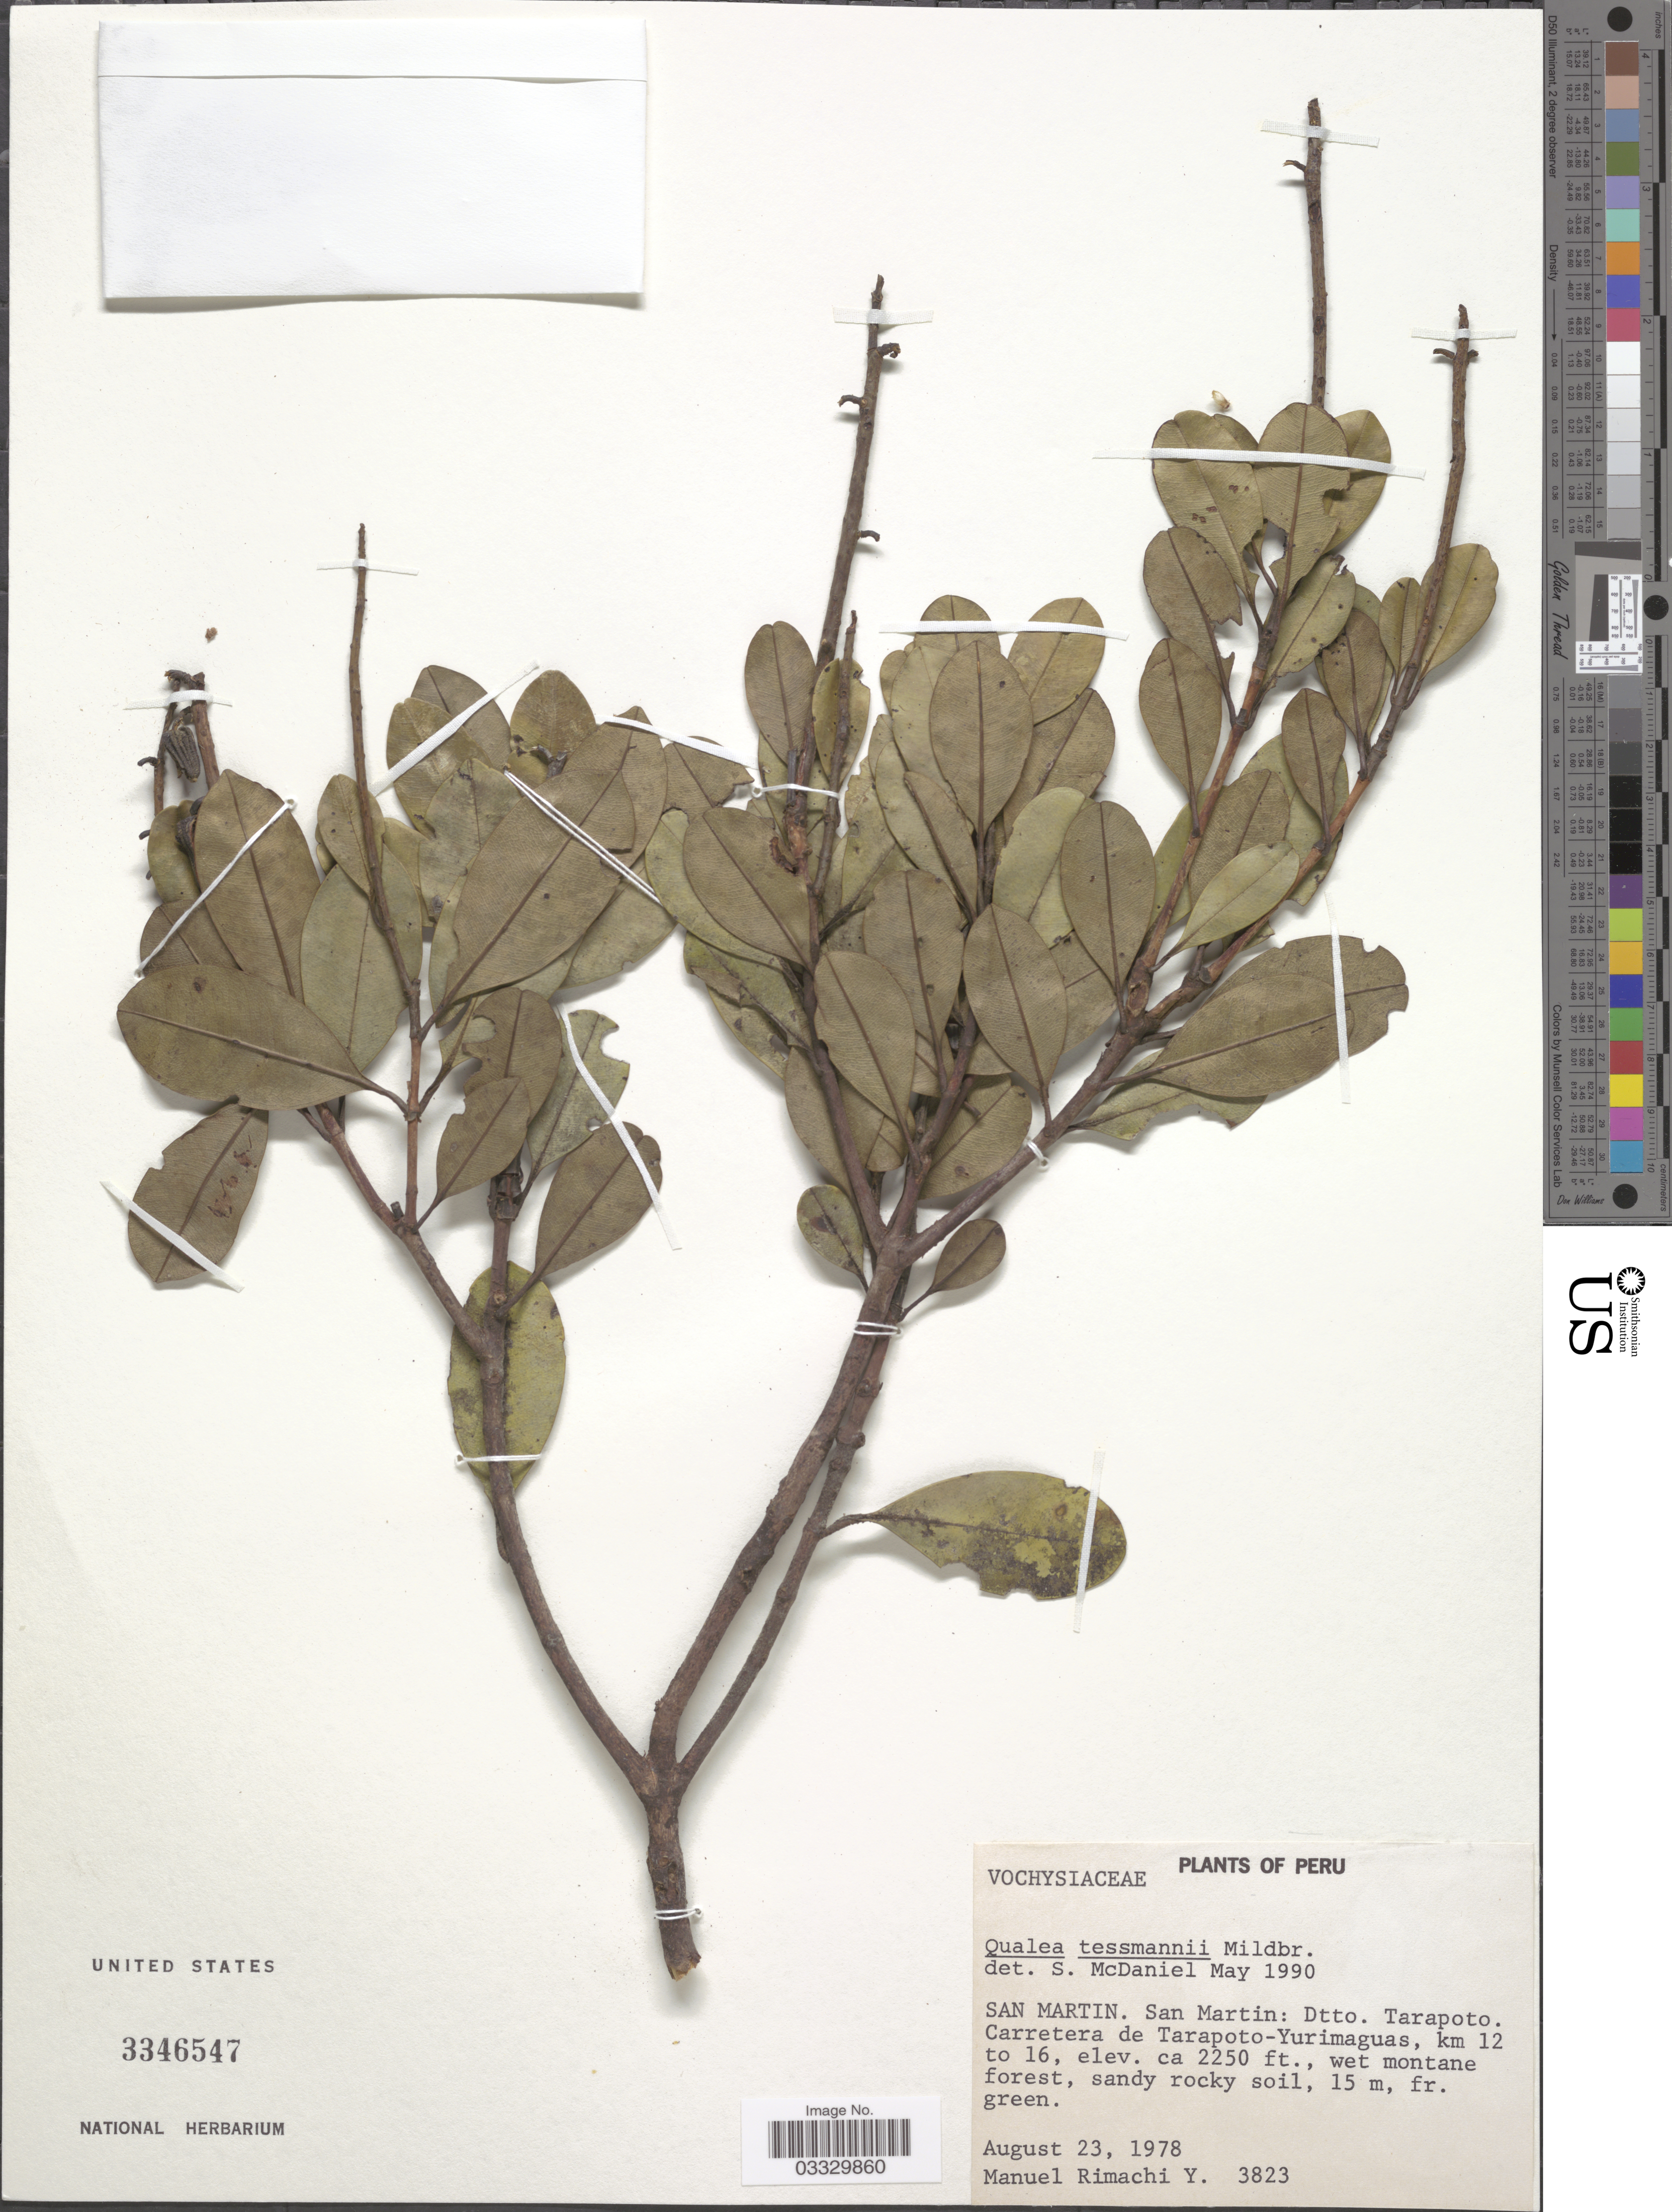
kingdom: Plantae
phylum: Tracheophyta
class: Magnoliopsida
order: Myrtales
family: Vochysiaceae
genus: Qualea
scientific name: Qualea tessmannii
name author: Mildbr.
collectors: M. Rimachi Y.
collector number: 3823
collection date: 1978-08-23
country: Peru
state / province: San Martín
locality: San Martín: Dtto. Tarapoto. Carretera de Tarapoto a Yurimaguas, km 12 to 16.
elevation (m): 686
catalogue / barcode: US 3346547